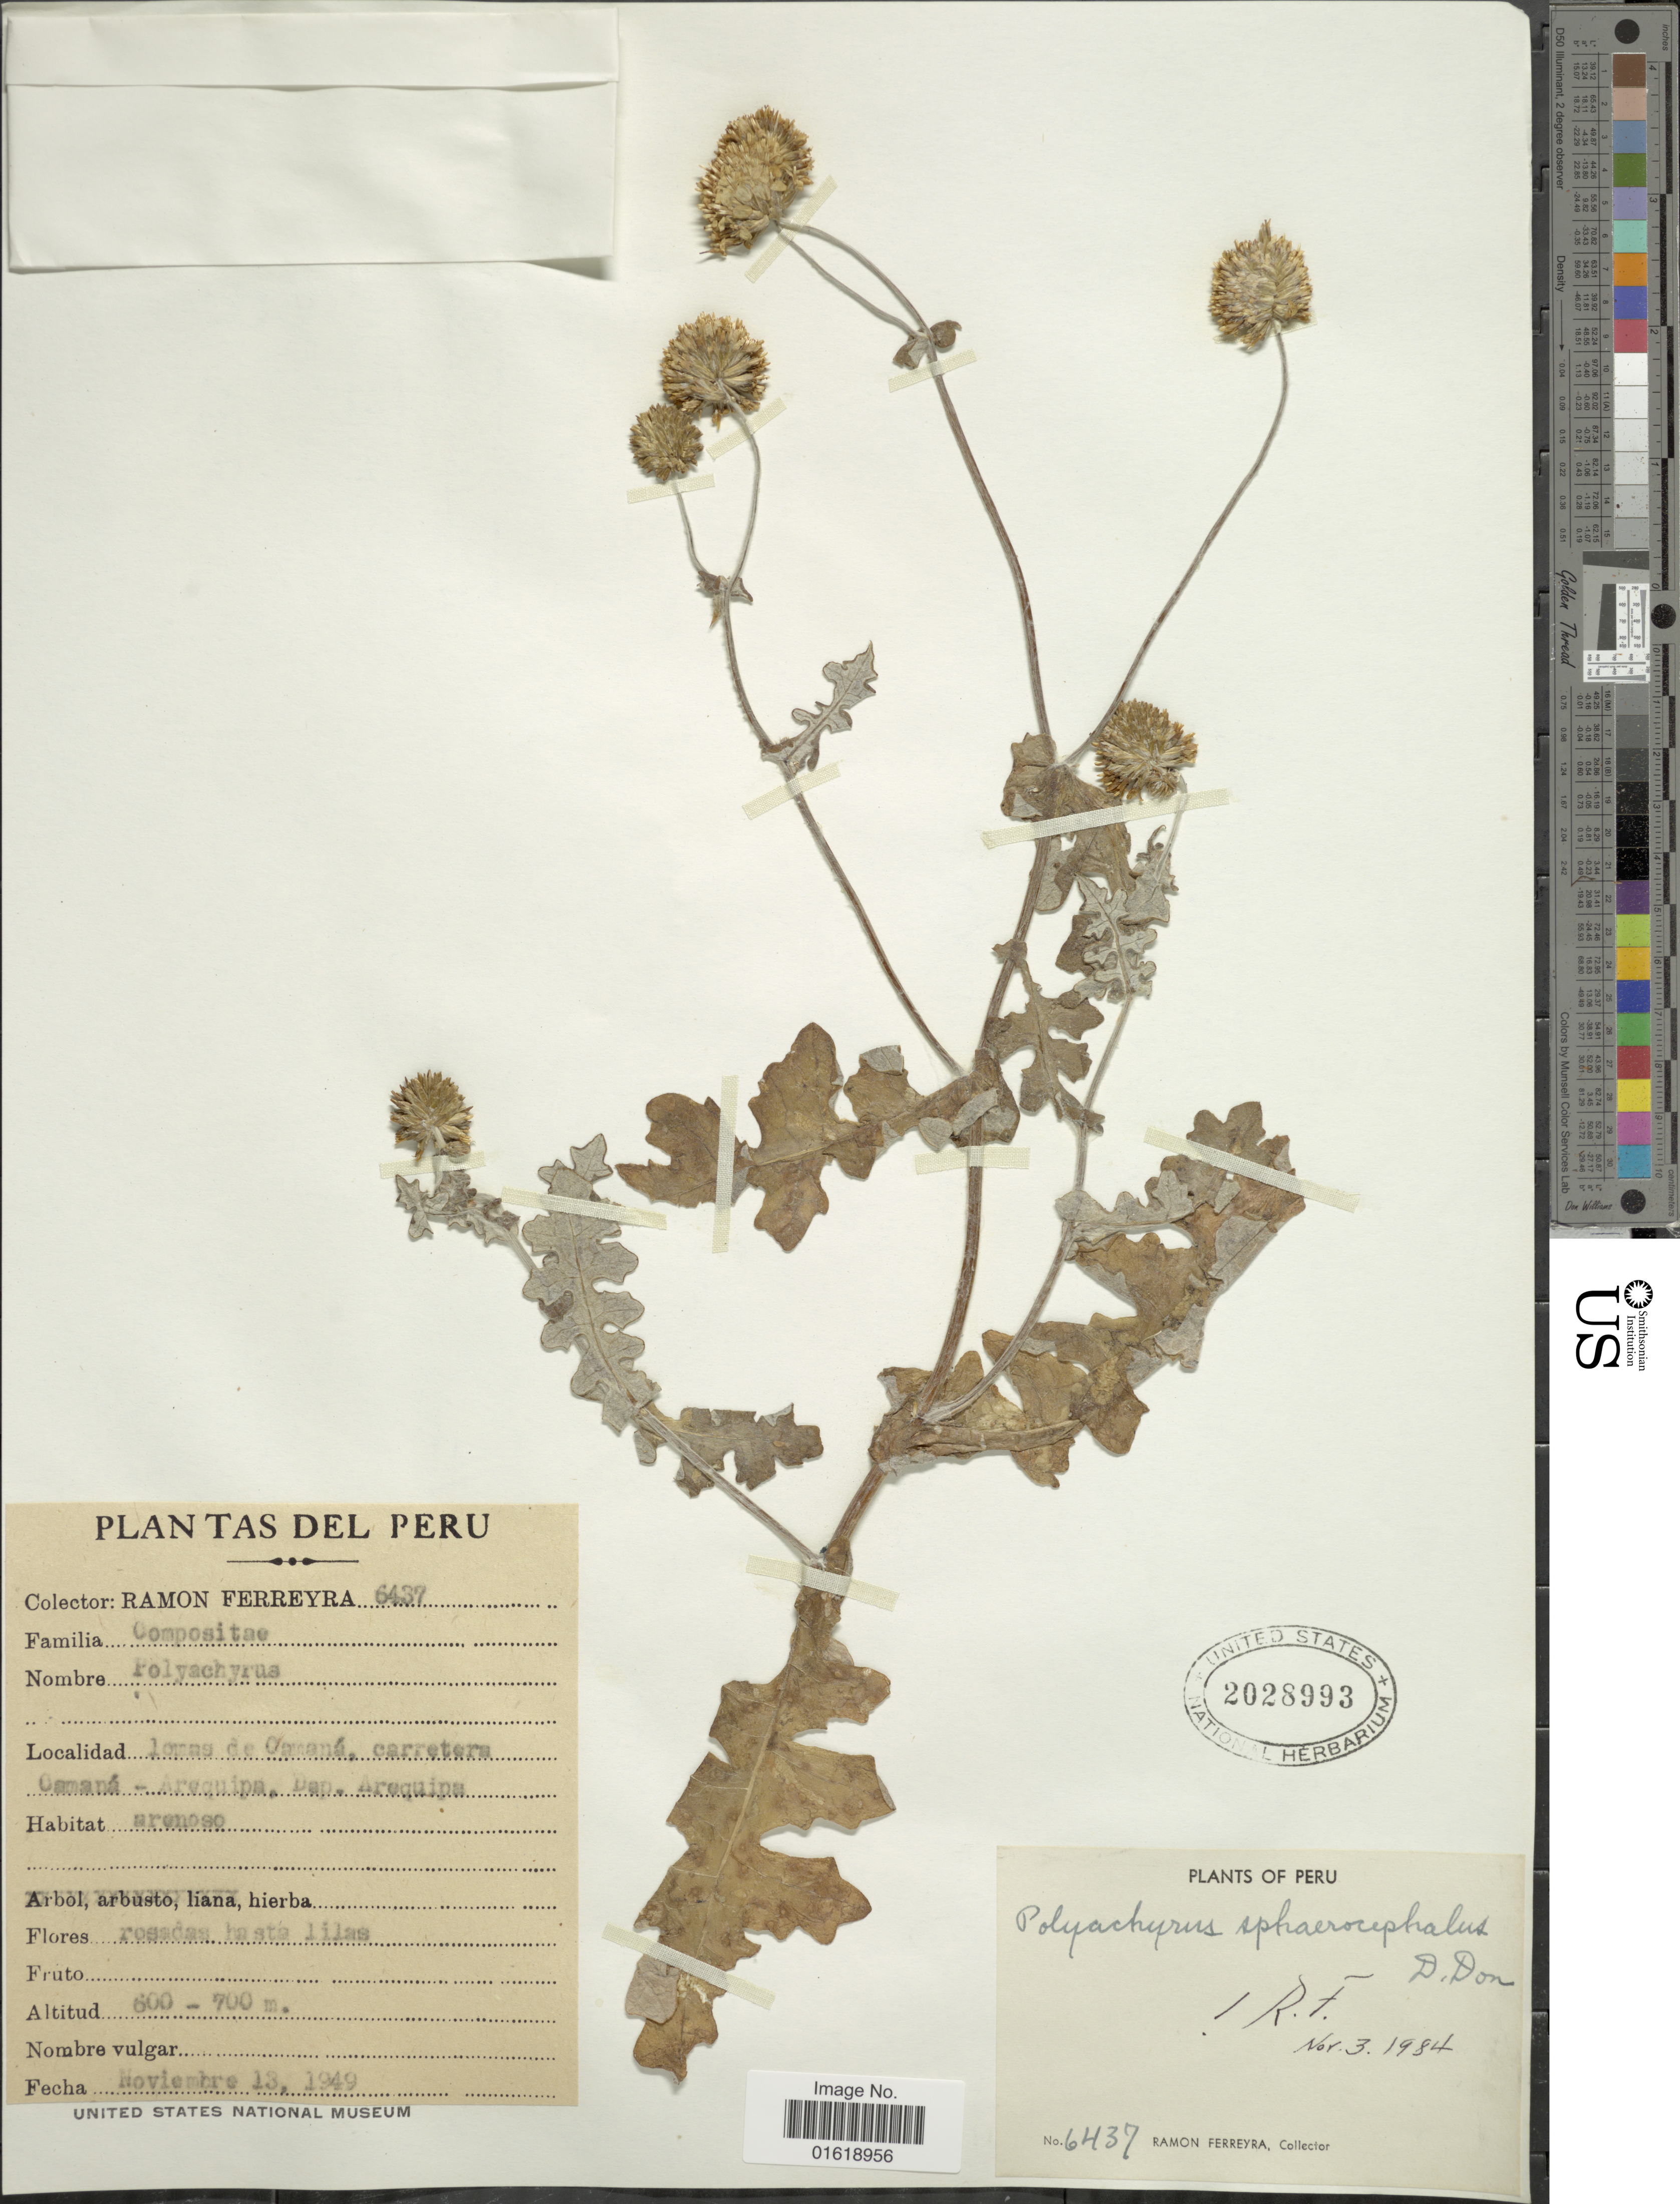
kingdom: Plantae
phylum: Tracheophyta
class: Magnoliopsida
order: Asterales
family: Asteraceae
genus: Polyachyrus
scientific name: Polyachyrus sphaerocephalus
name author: D. Don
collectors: R. A. Ferreyra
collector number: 6437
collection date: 1949-11-13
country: Peru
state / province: Arequipa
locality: Lomas de Camaná, carretera Camaná - Arequipa, Dep. Arequipa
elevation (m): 600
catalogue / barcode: US 2028993